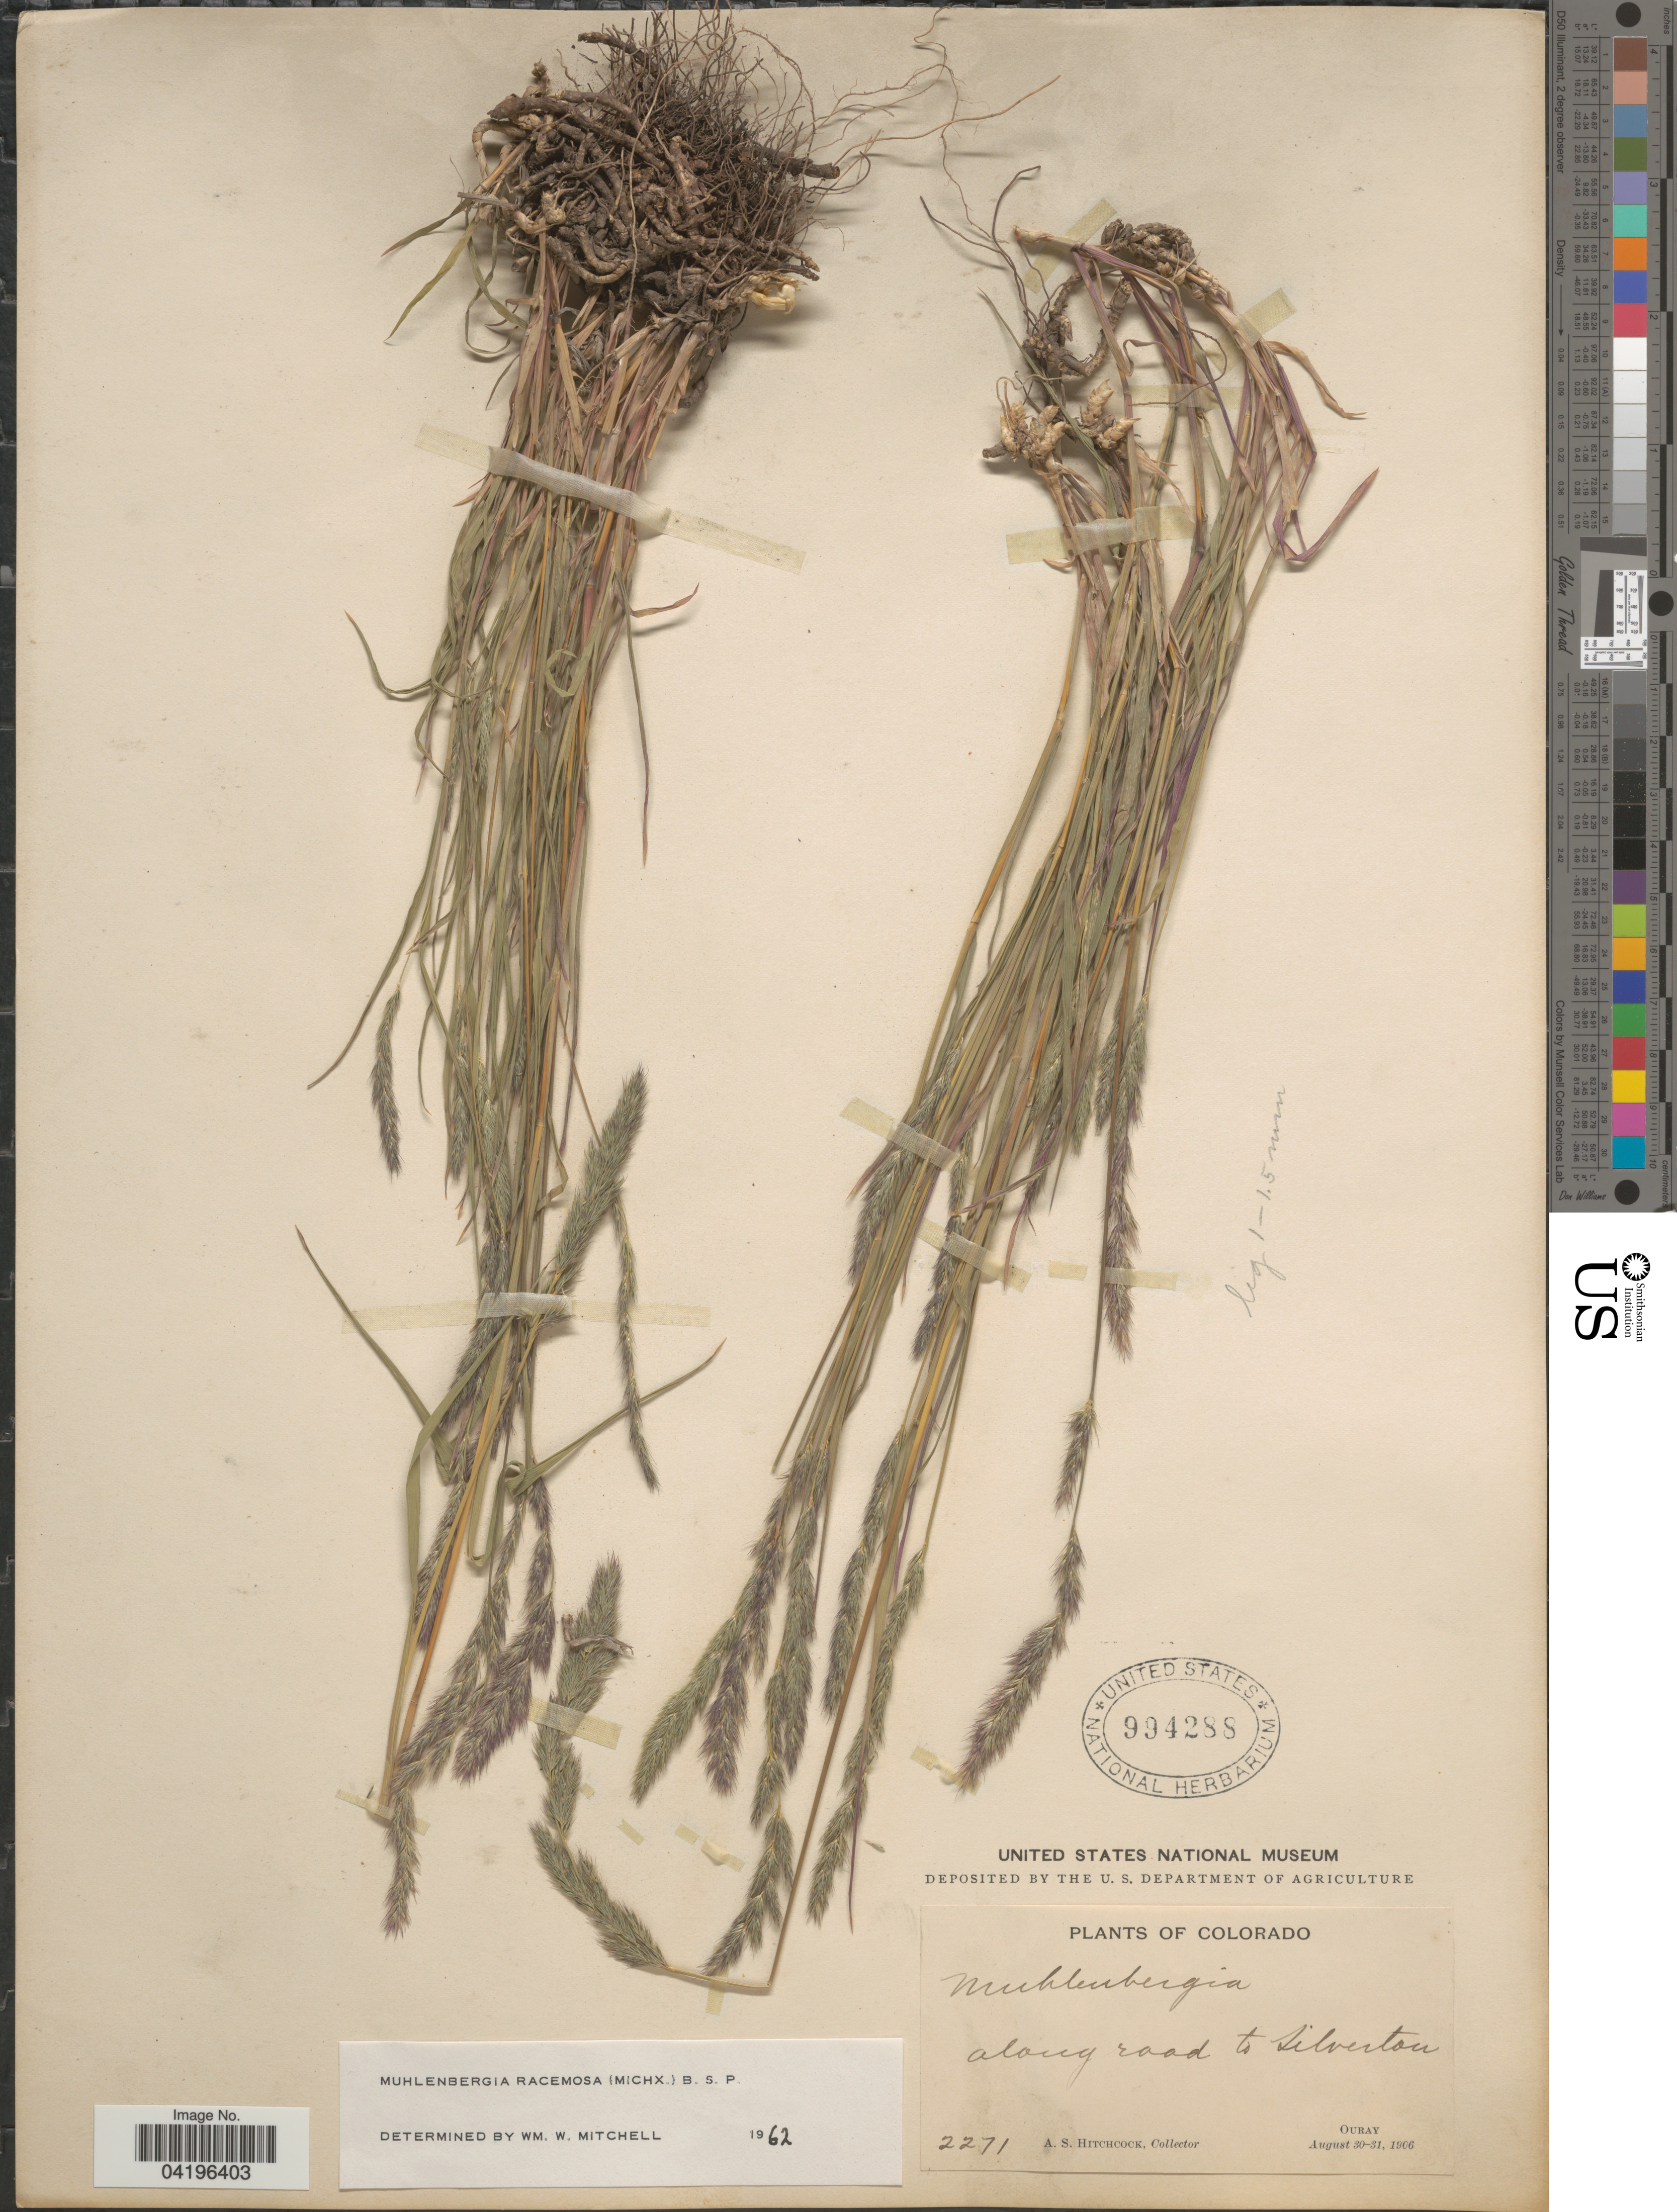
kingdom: Plantae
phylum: Tracheophyta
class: Liliopsida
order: Poales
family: Poaceae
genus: Muhlenbergia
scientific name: Muhlenbergia racemosa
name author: (Michx.) Britton et al.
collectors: A. S. Hitchcock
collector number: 2271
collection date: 1906-08-30/1906-08-31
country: United States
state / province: Colorado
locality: Along road to Silverton. Ouray.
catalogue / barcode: US 994288